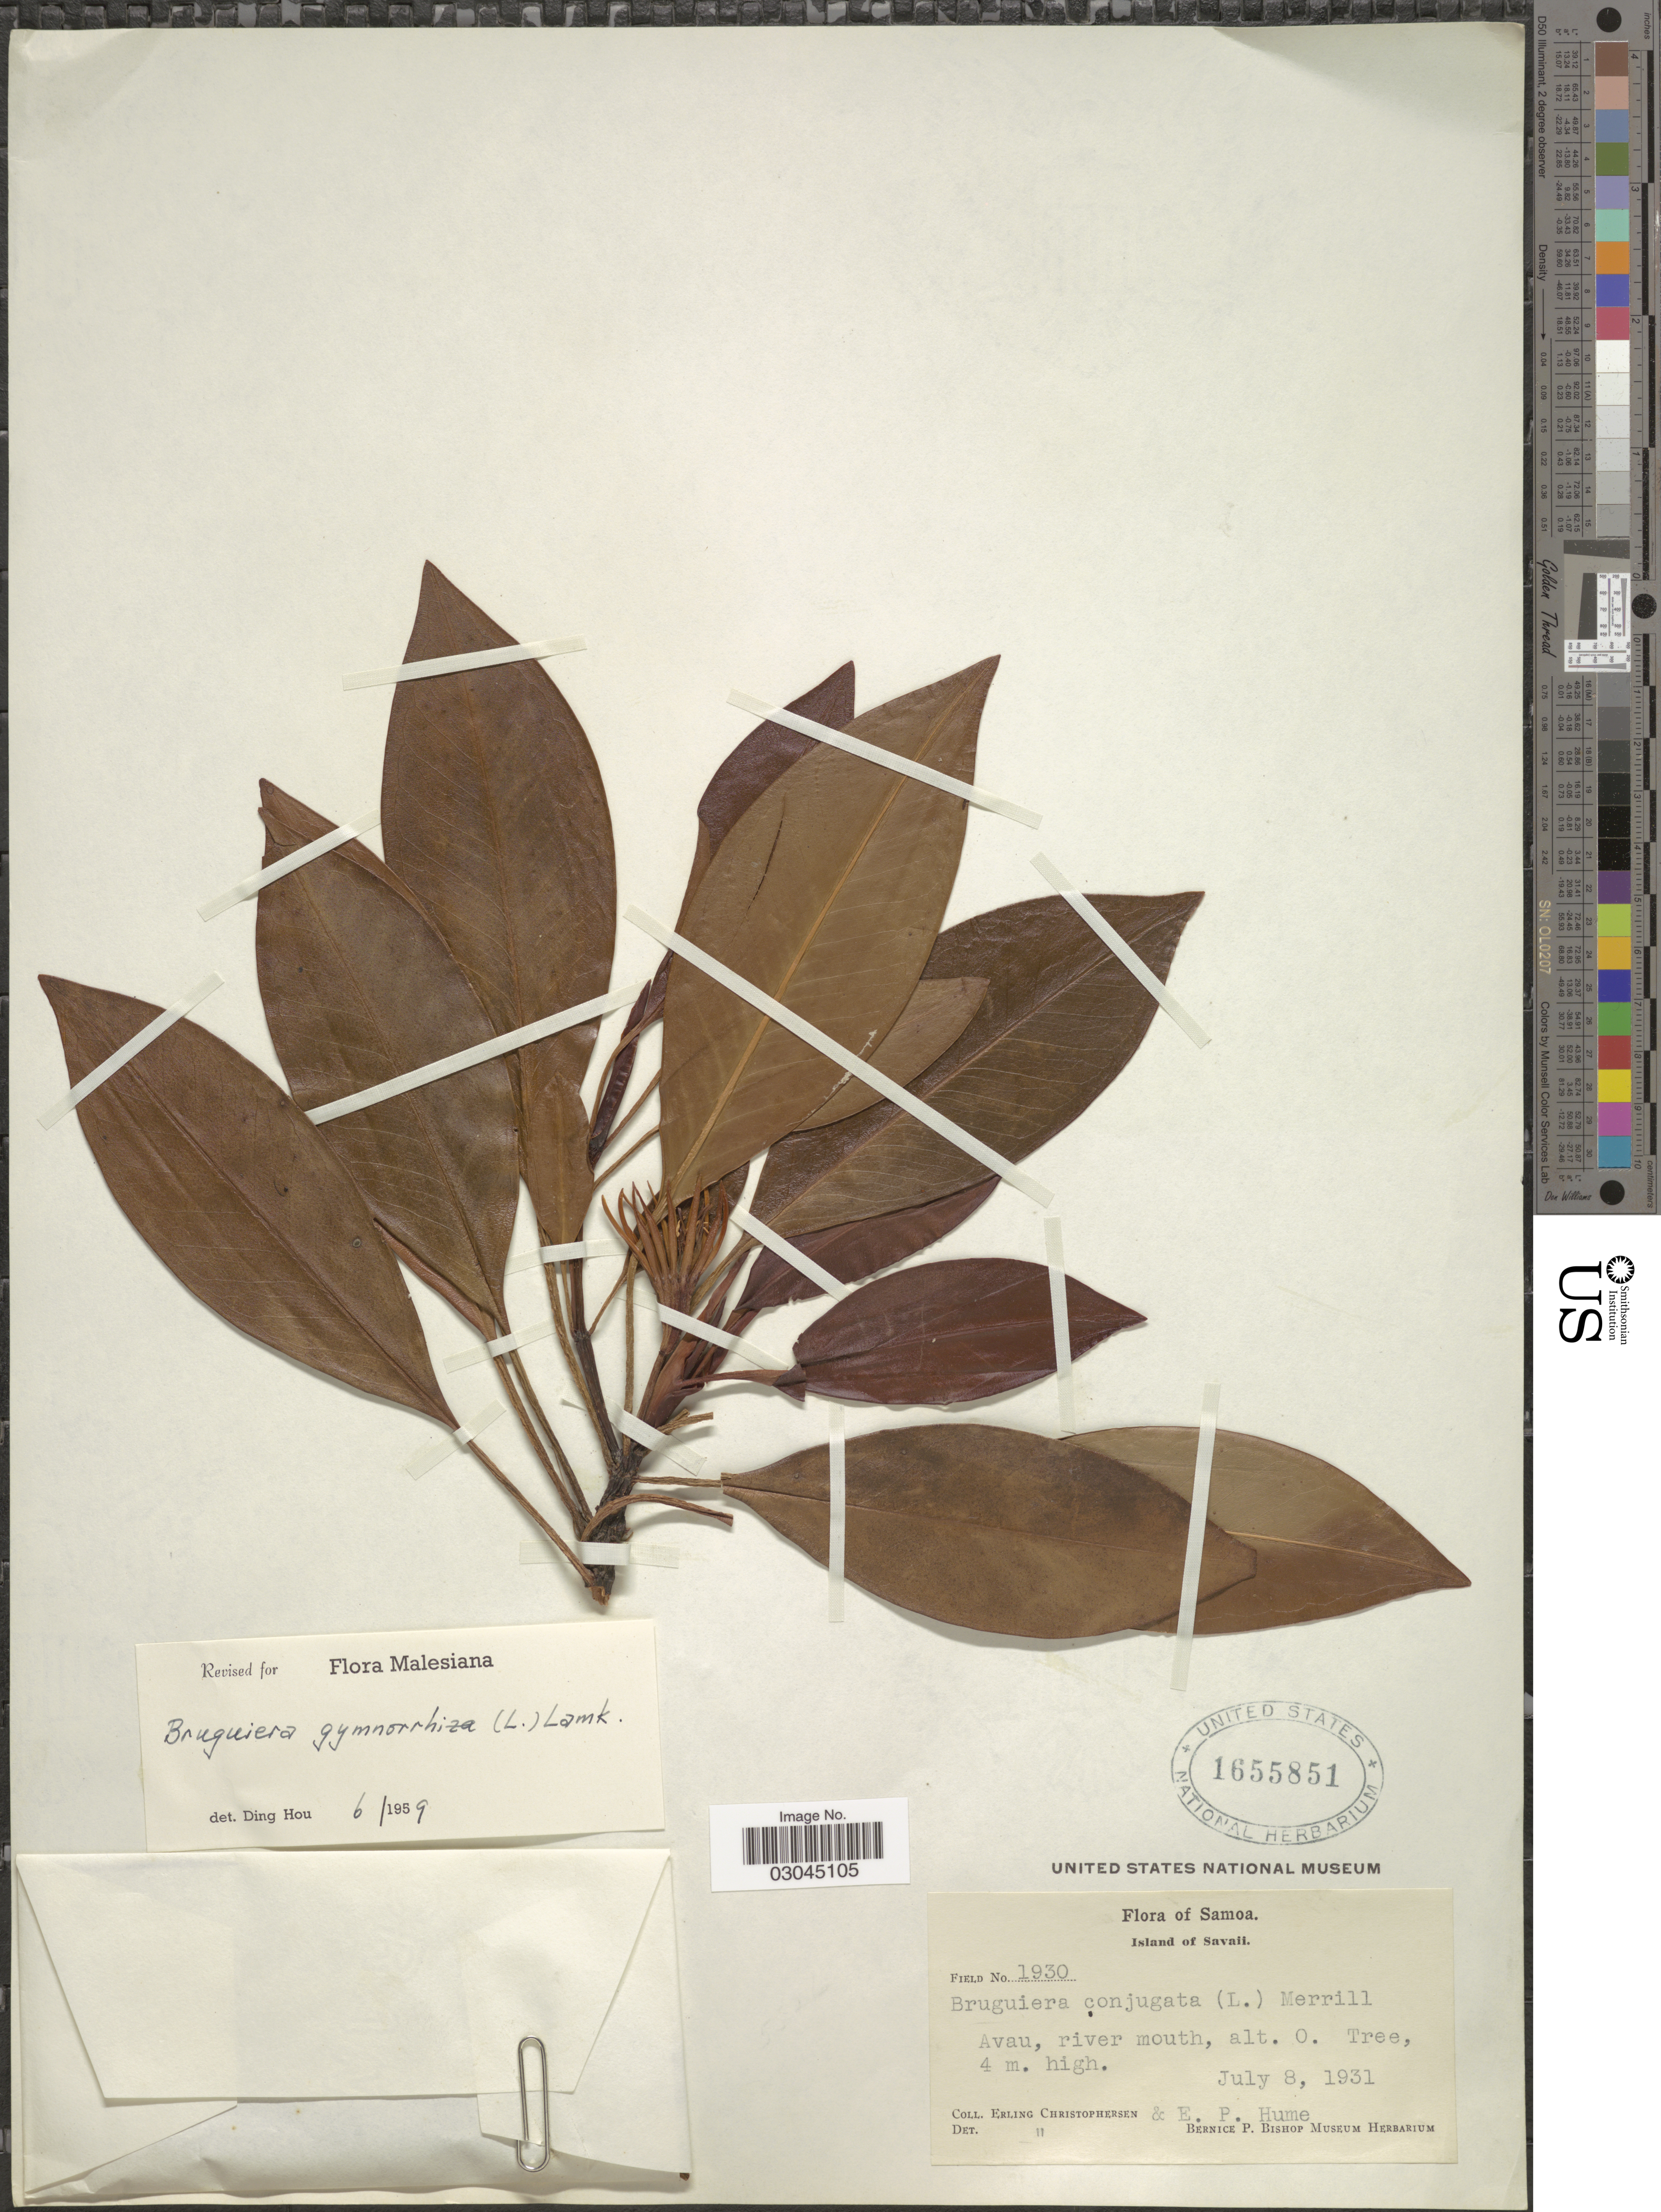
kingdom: Plantae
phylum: Tracheophyta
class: Magnoliopsida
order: Malpighiales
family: Rhizophoraceae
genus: Bruguiera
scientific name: Bruguiera gymnorhiza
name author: (L.) Savigny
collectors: E. Christophersen & E. P. Hume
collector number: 1930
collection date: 1931-07-08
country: Samoa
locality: Samoa. Island of Savaii. Avau, river mouth.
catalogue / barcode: US 1655851